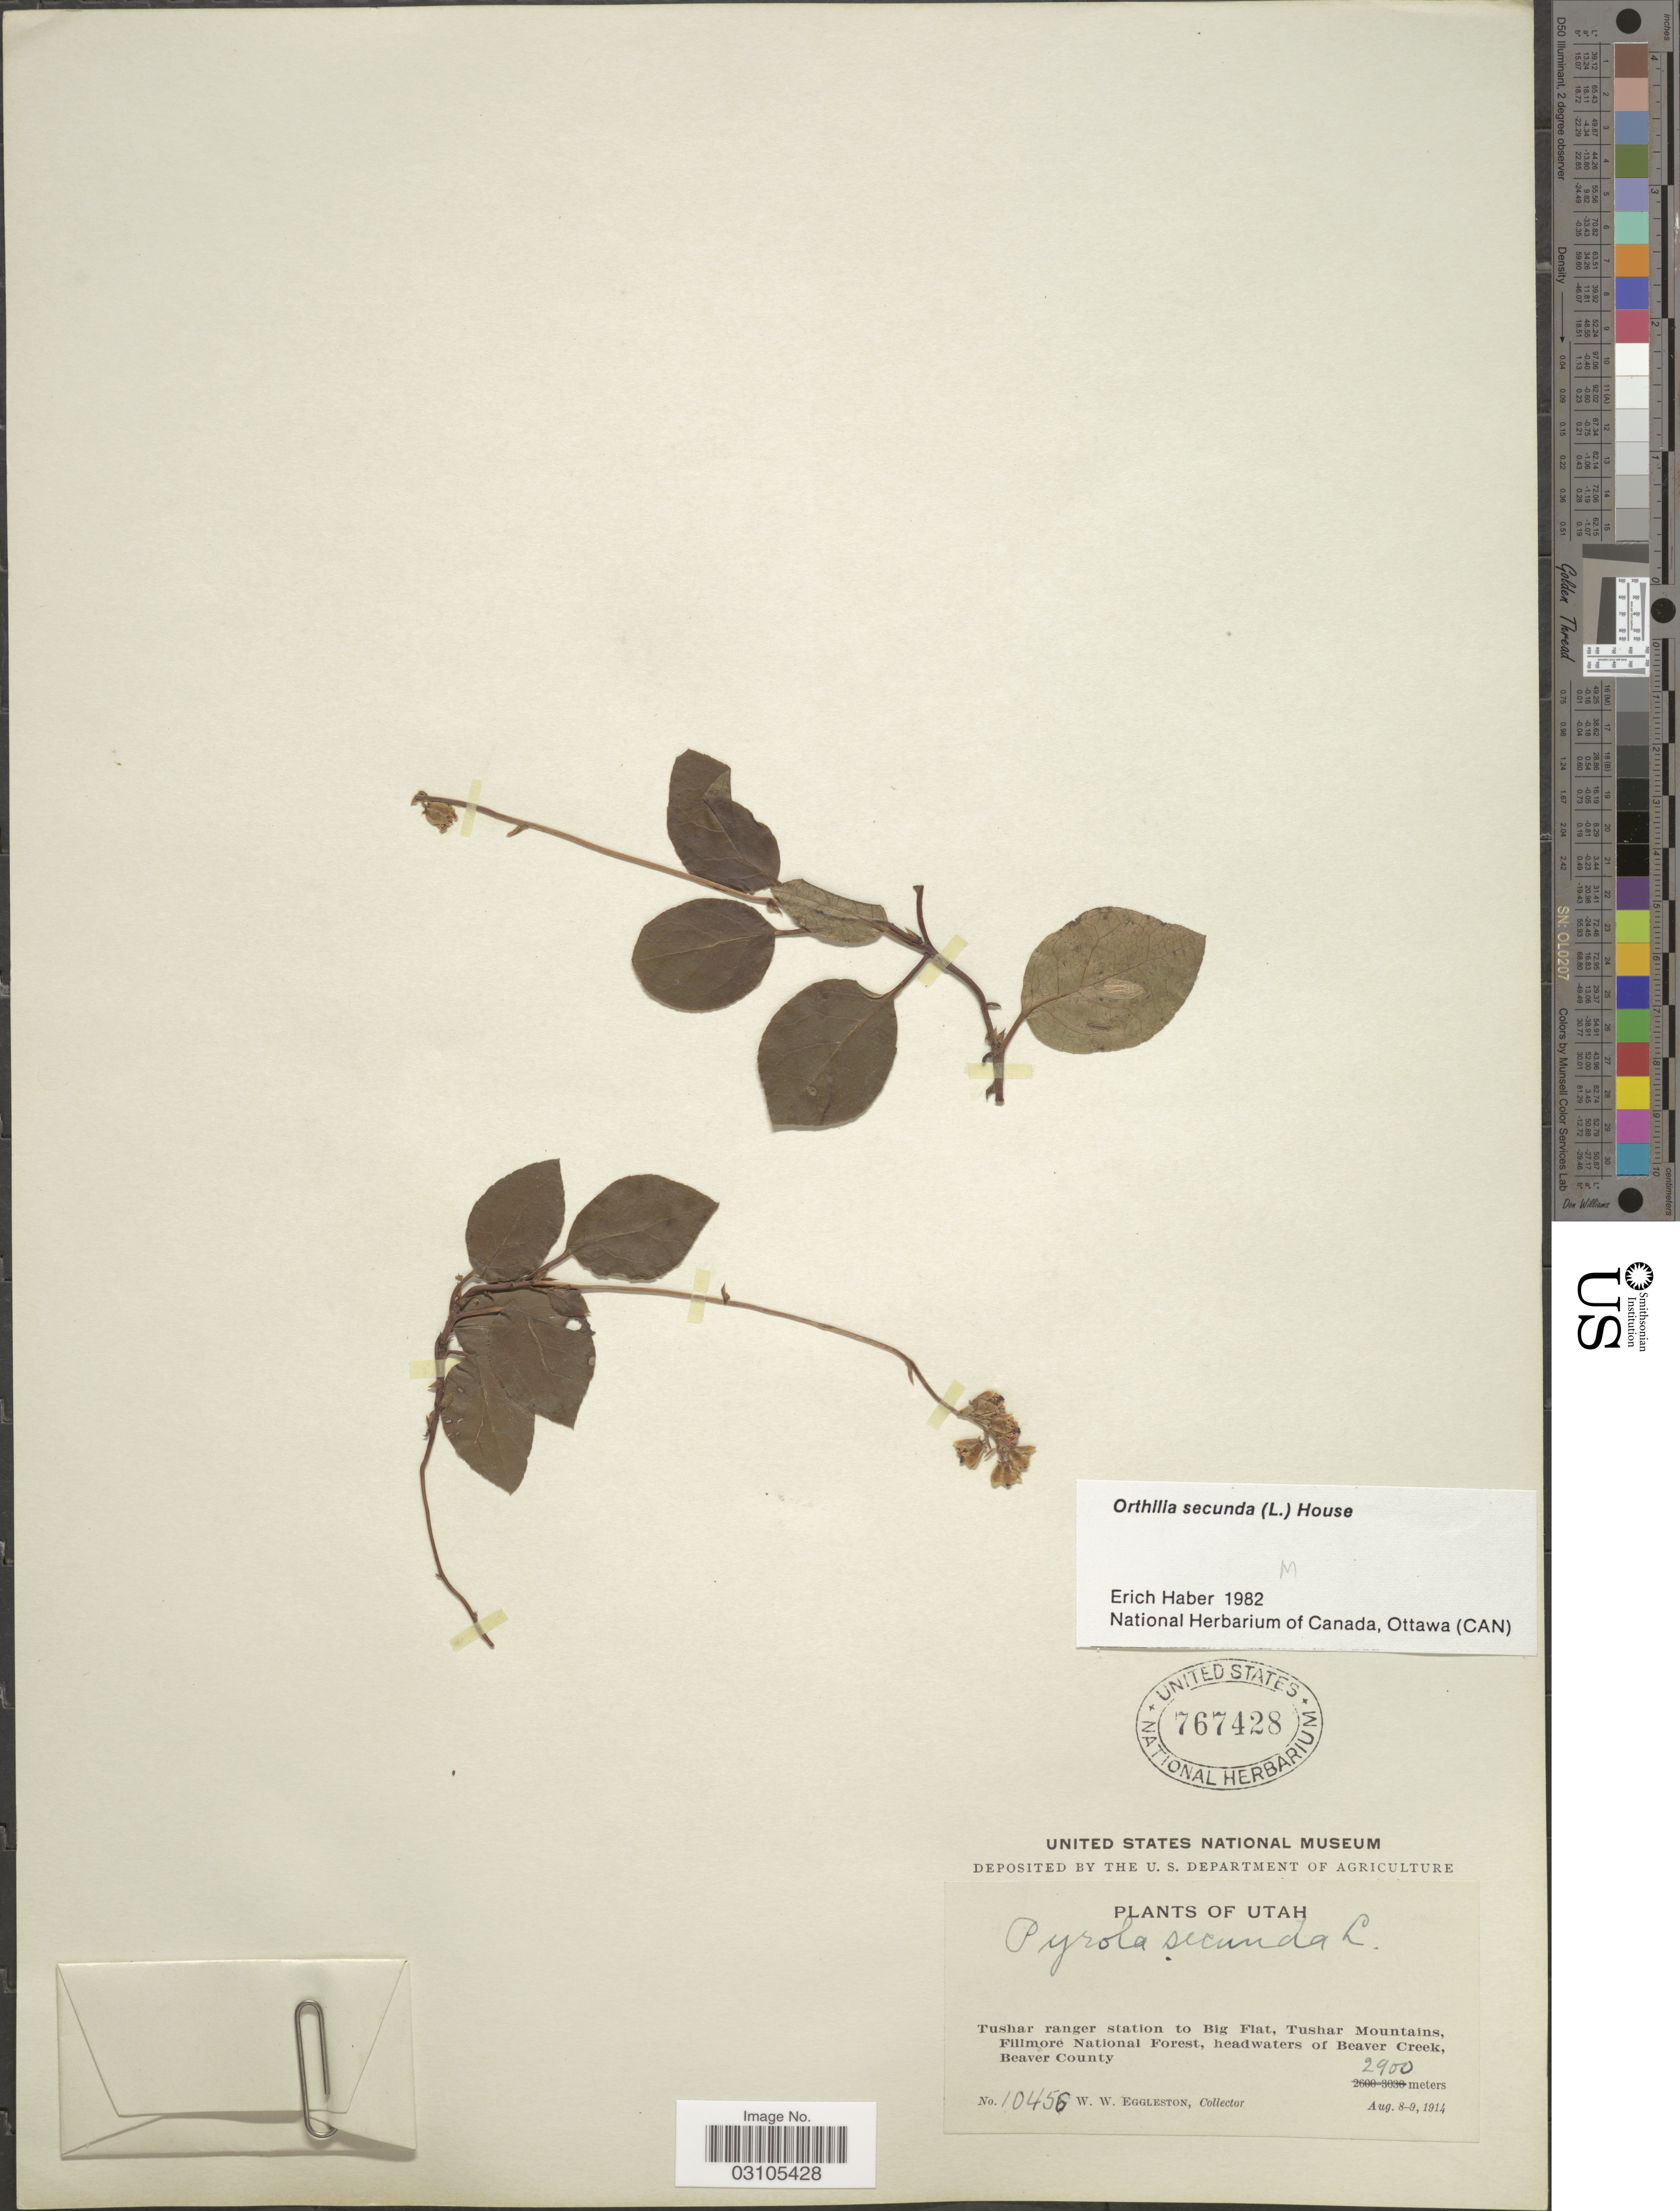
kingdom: Plantae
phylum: Tracheophyta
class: Magnoliopsida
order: Ericales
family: Ericaceae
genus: Orthilia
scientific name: Orthilia secunda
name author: (L.) House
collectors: W. W. Eggleston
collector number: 10456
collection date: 1914-08-08/1914-08-09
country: United States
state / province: Utah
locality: Tushar ranger station to Big Flat, Tushar Mountains, Filimore National Forest, headwaters of Beaver Creek, Beaver County.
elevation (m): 2900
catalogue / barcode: US 767428